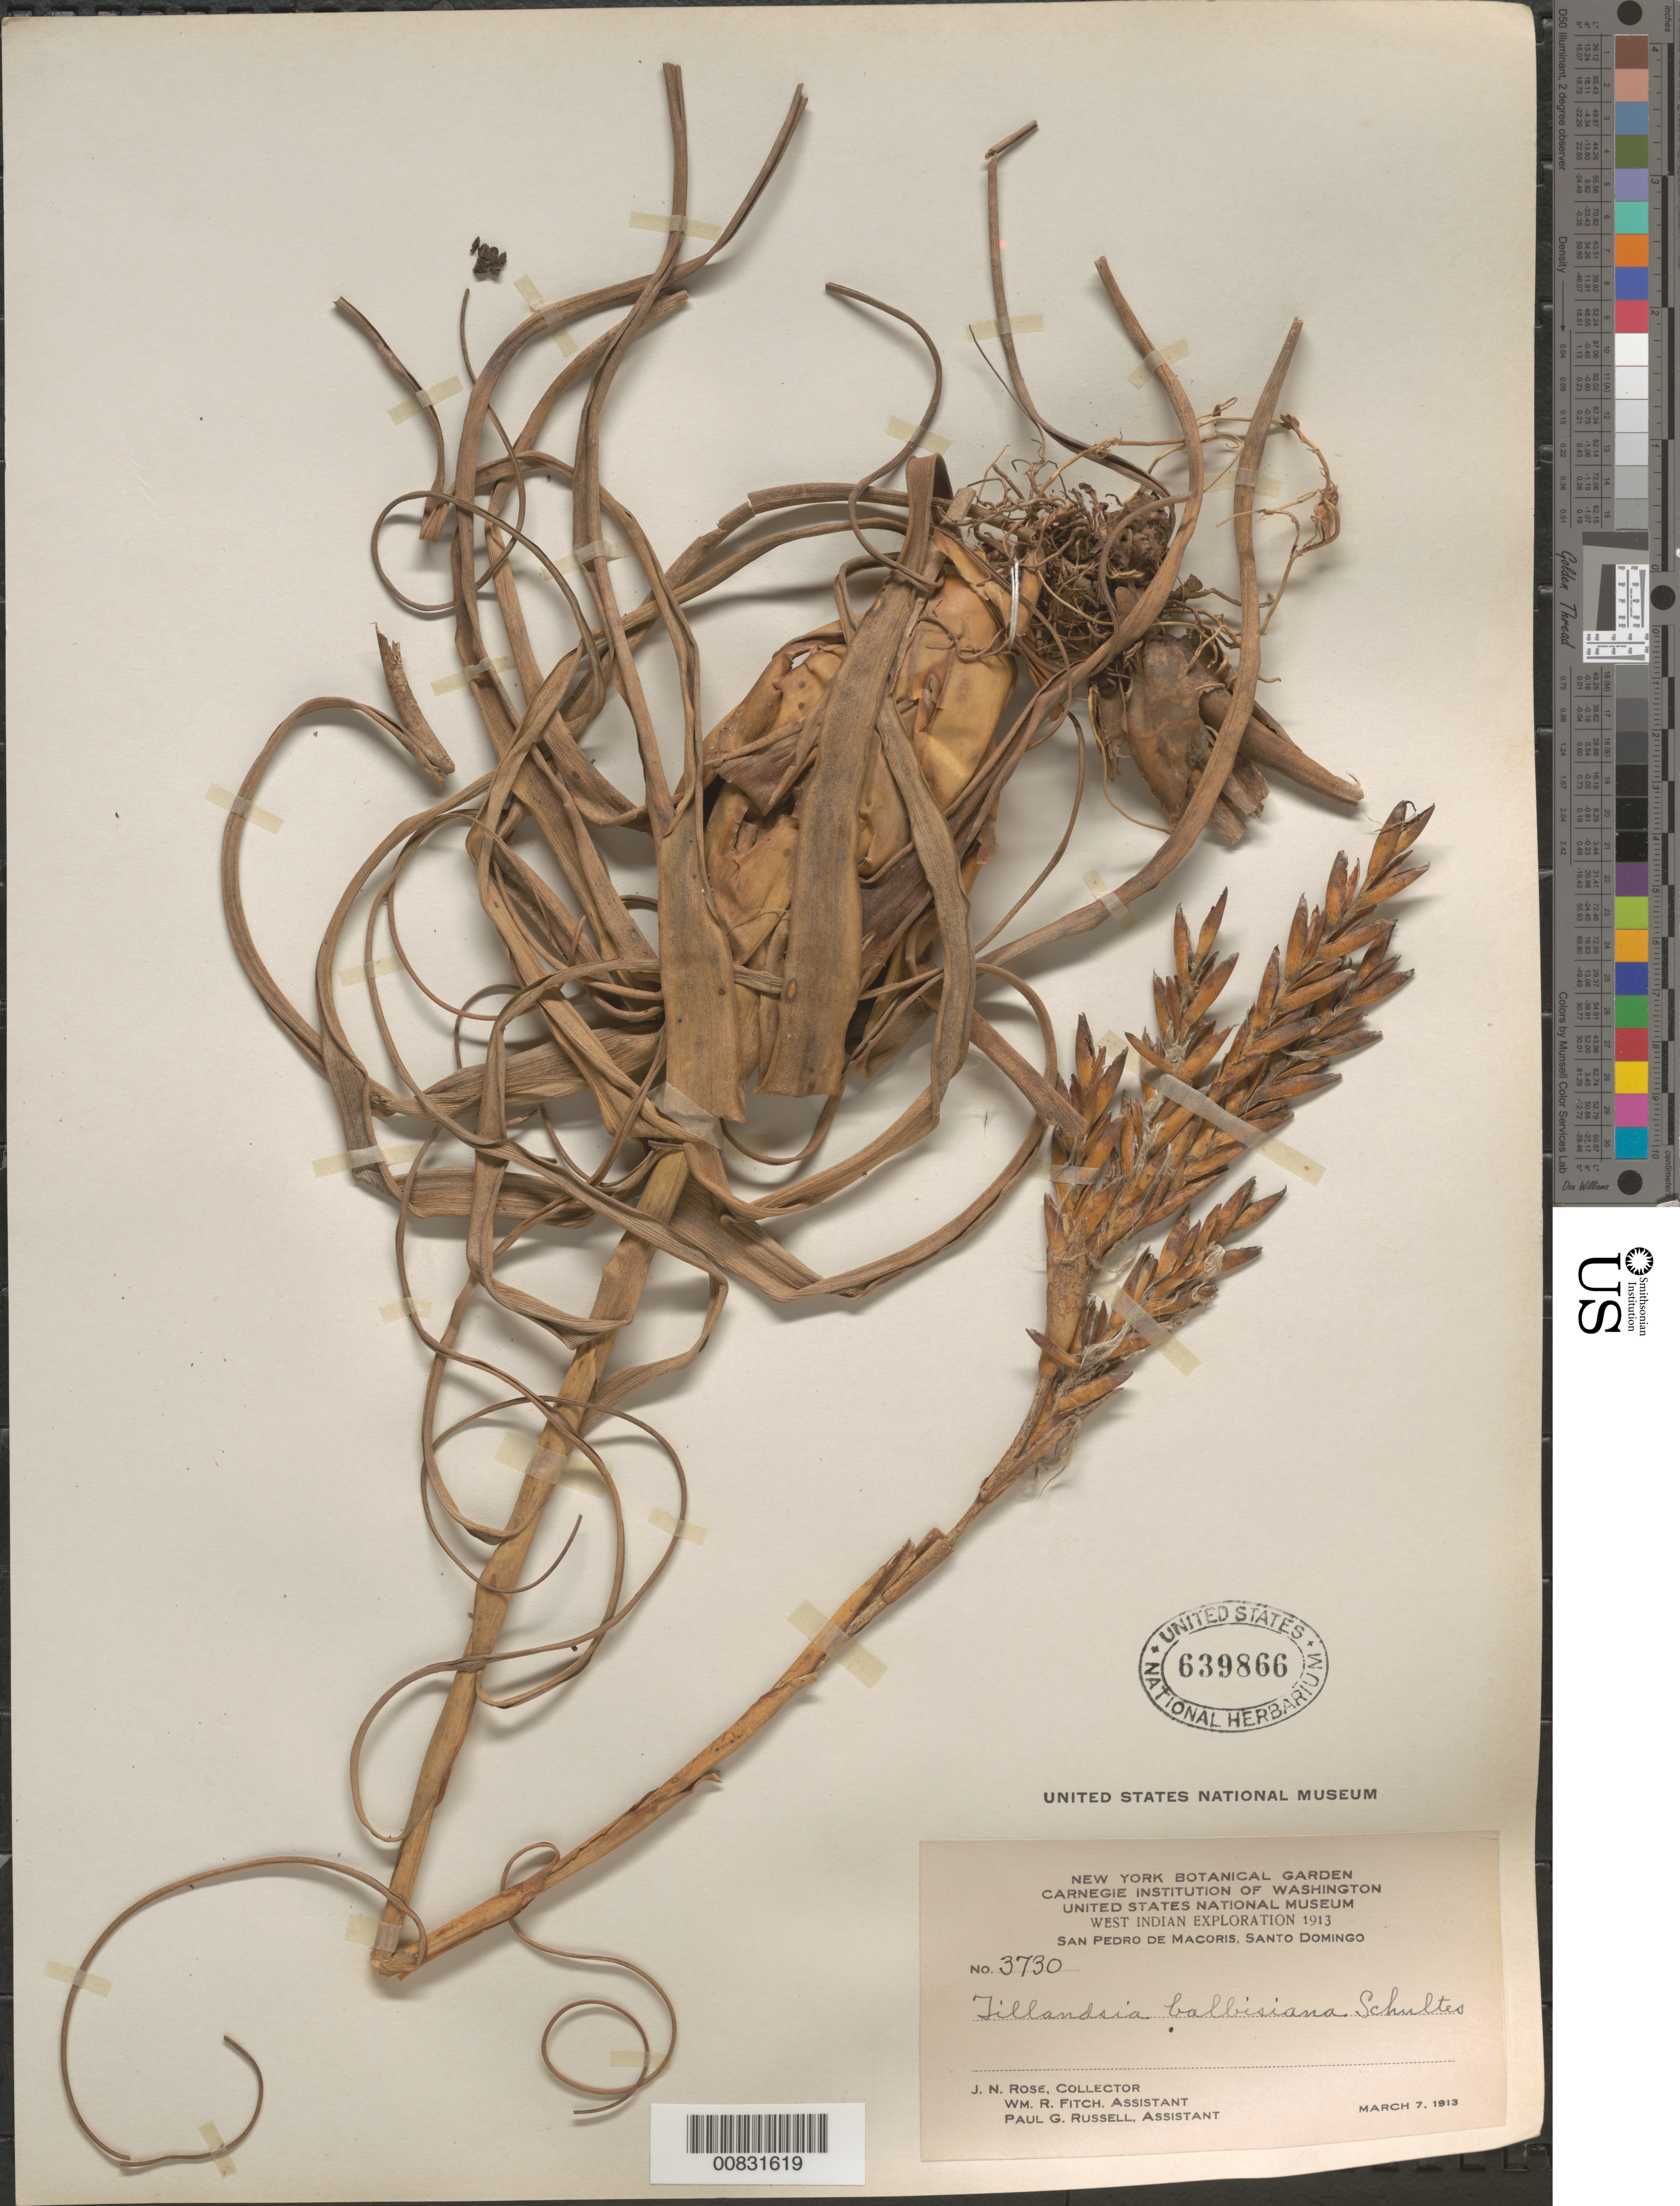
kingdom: Plantae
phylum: Tracheophyta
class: Liliopsida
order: Poales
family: Bromeliaceae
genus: Tillandsia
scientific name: Tillandsia balbisiana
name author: Schult. f.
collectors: J. N. Rose, W. R. Fitch & P. G. Russell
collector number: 3730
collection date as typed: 07 Mar 1913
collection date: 1913-03-07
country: Dominican Republic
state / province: Distrito Nacional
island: Hispaniola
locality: San Pedro de Macoris, Santo Domingo.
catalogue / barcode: US 639866